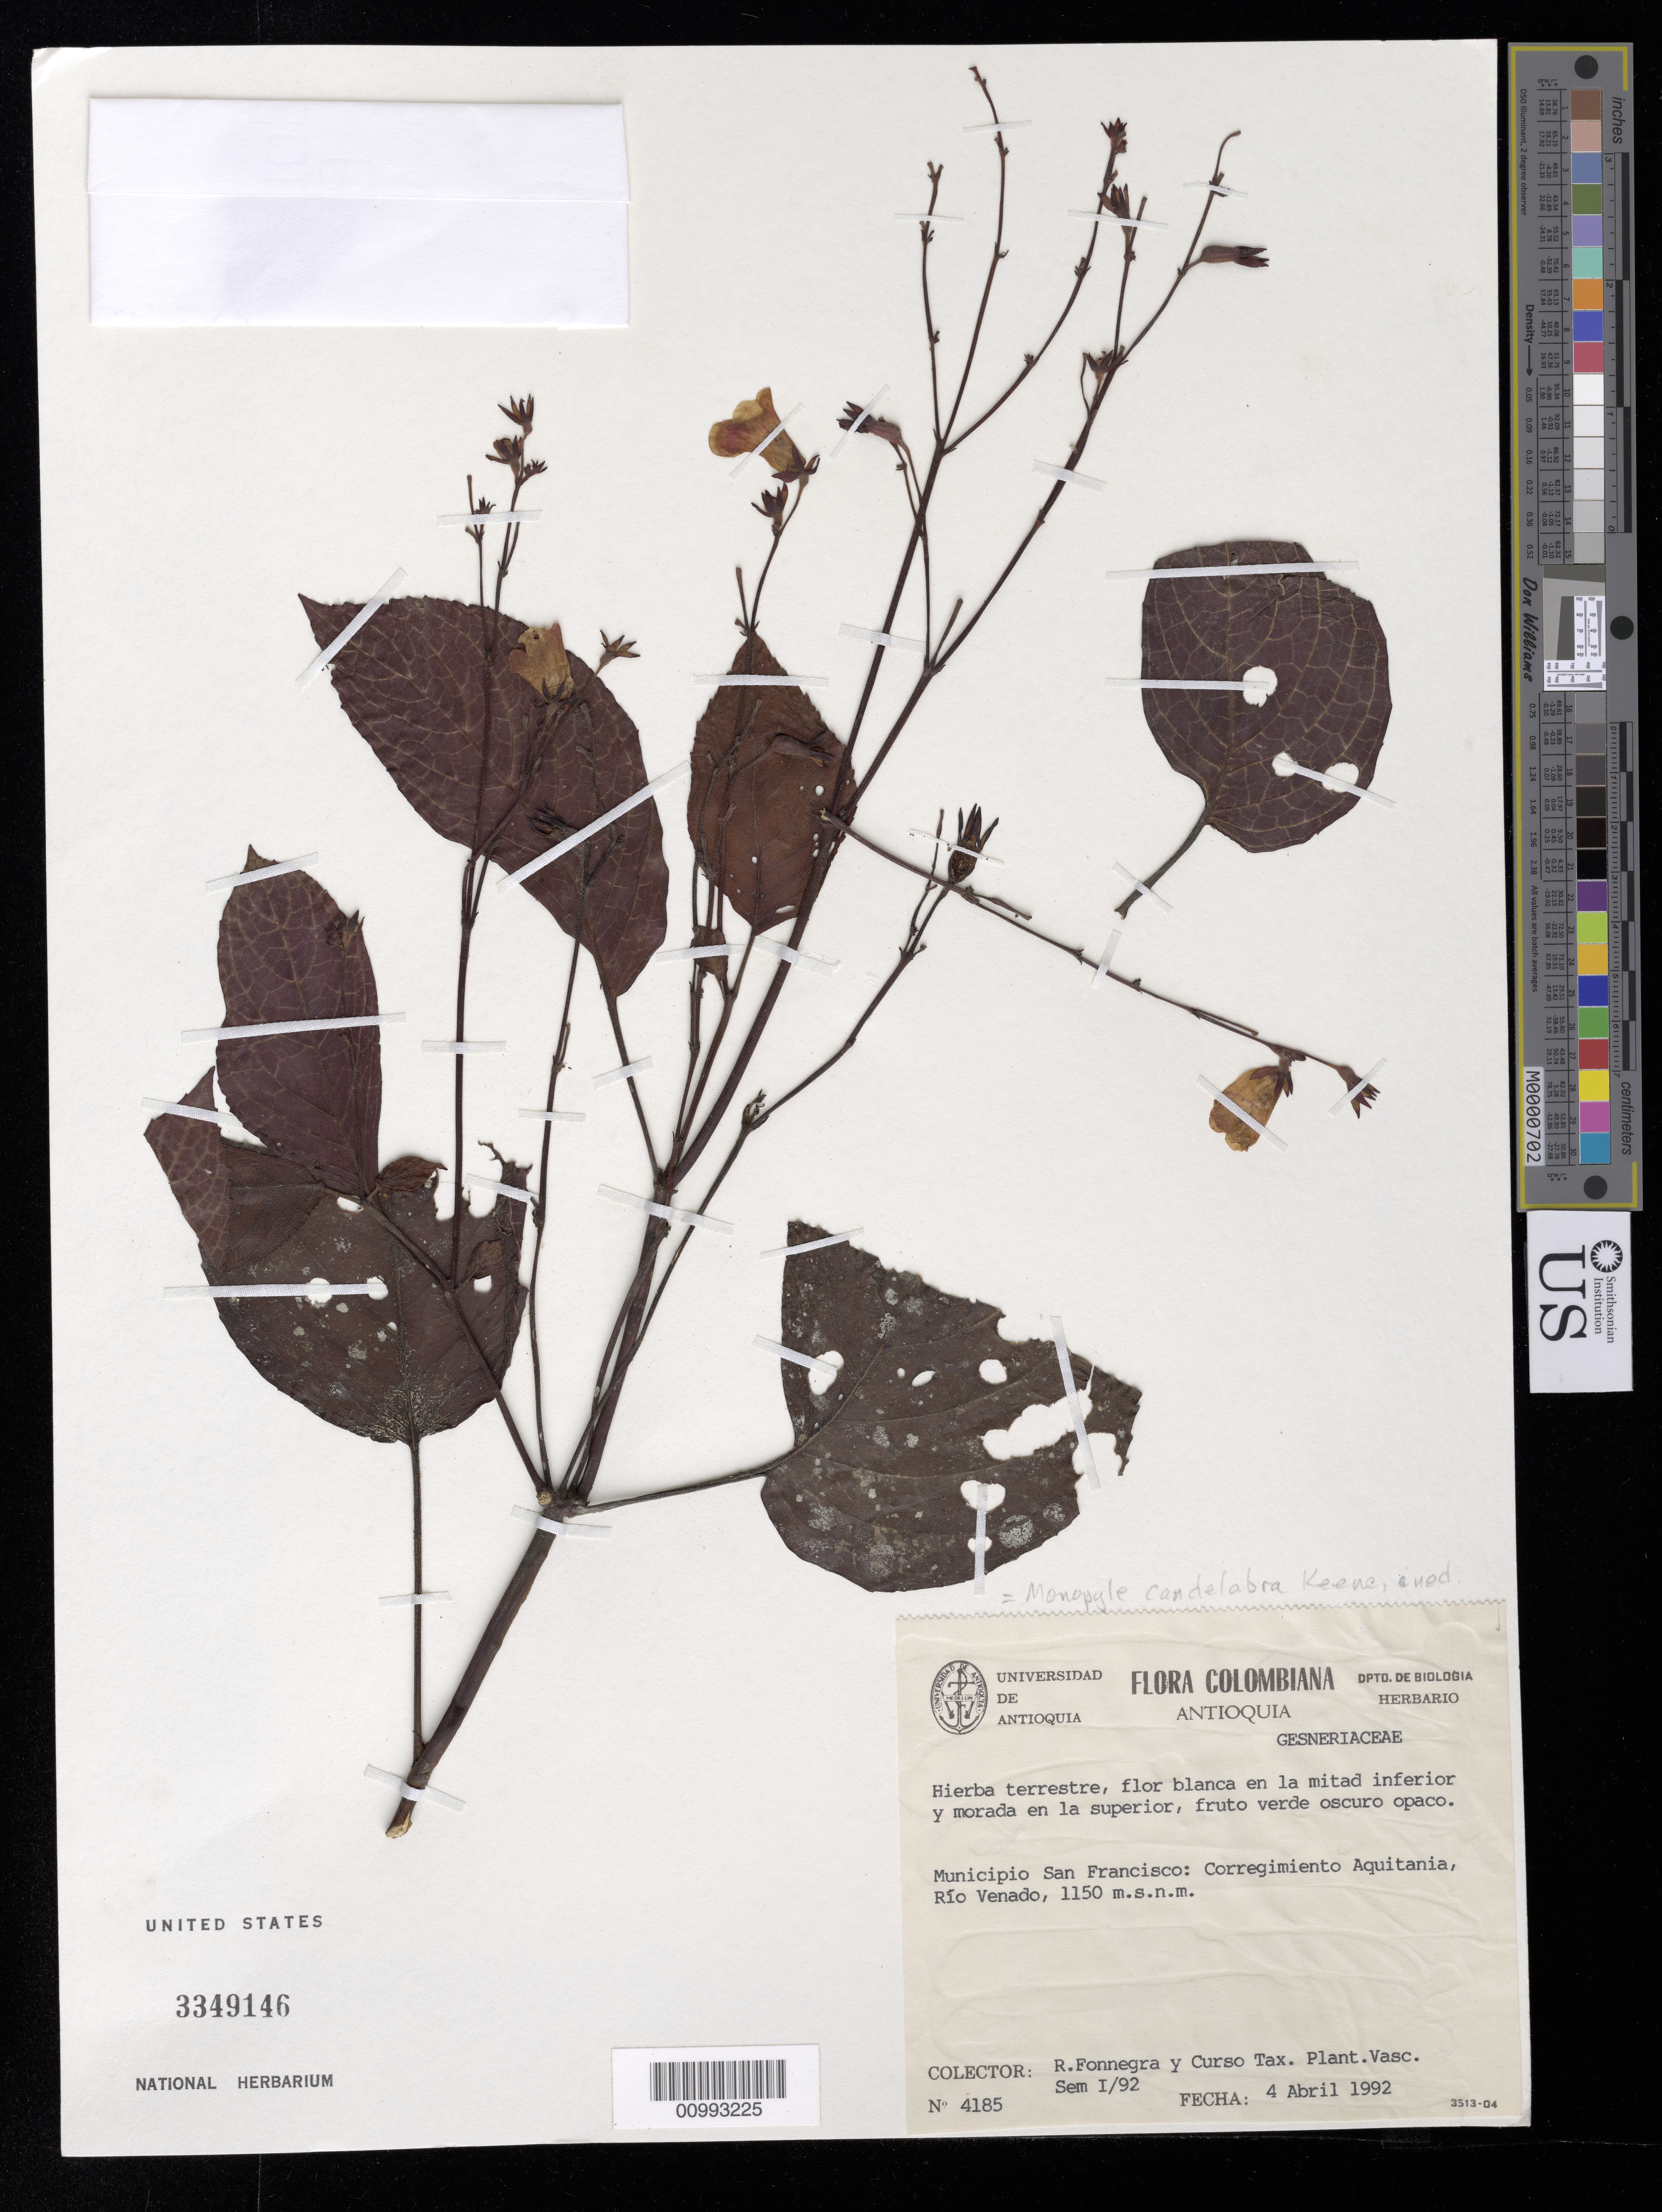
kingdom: Plantae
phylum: Tracheophyta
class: Magnoliopsida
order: Lamiales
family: Gesneriaceae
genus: Monopyle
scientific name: Monopyle sp.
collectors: R. Fonnegra G. & Curso Tax. Plant. Vasc.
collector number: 4185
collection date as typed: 04 Apr 1992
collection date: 1992-04-04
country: Colombia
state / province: Antioquia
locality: Mpio. San Francisco: Corregimiento Aquitania, Río Venado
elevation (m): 1150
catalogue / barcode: US 3349146